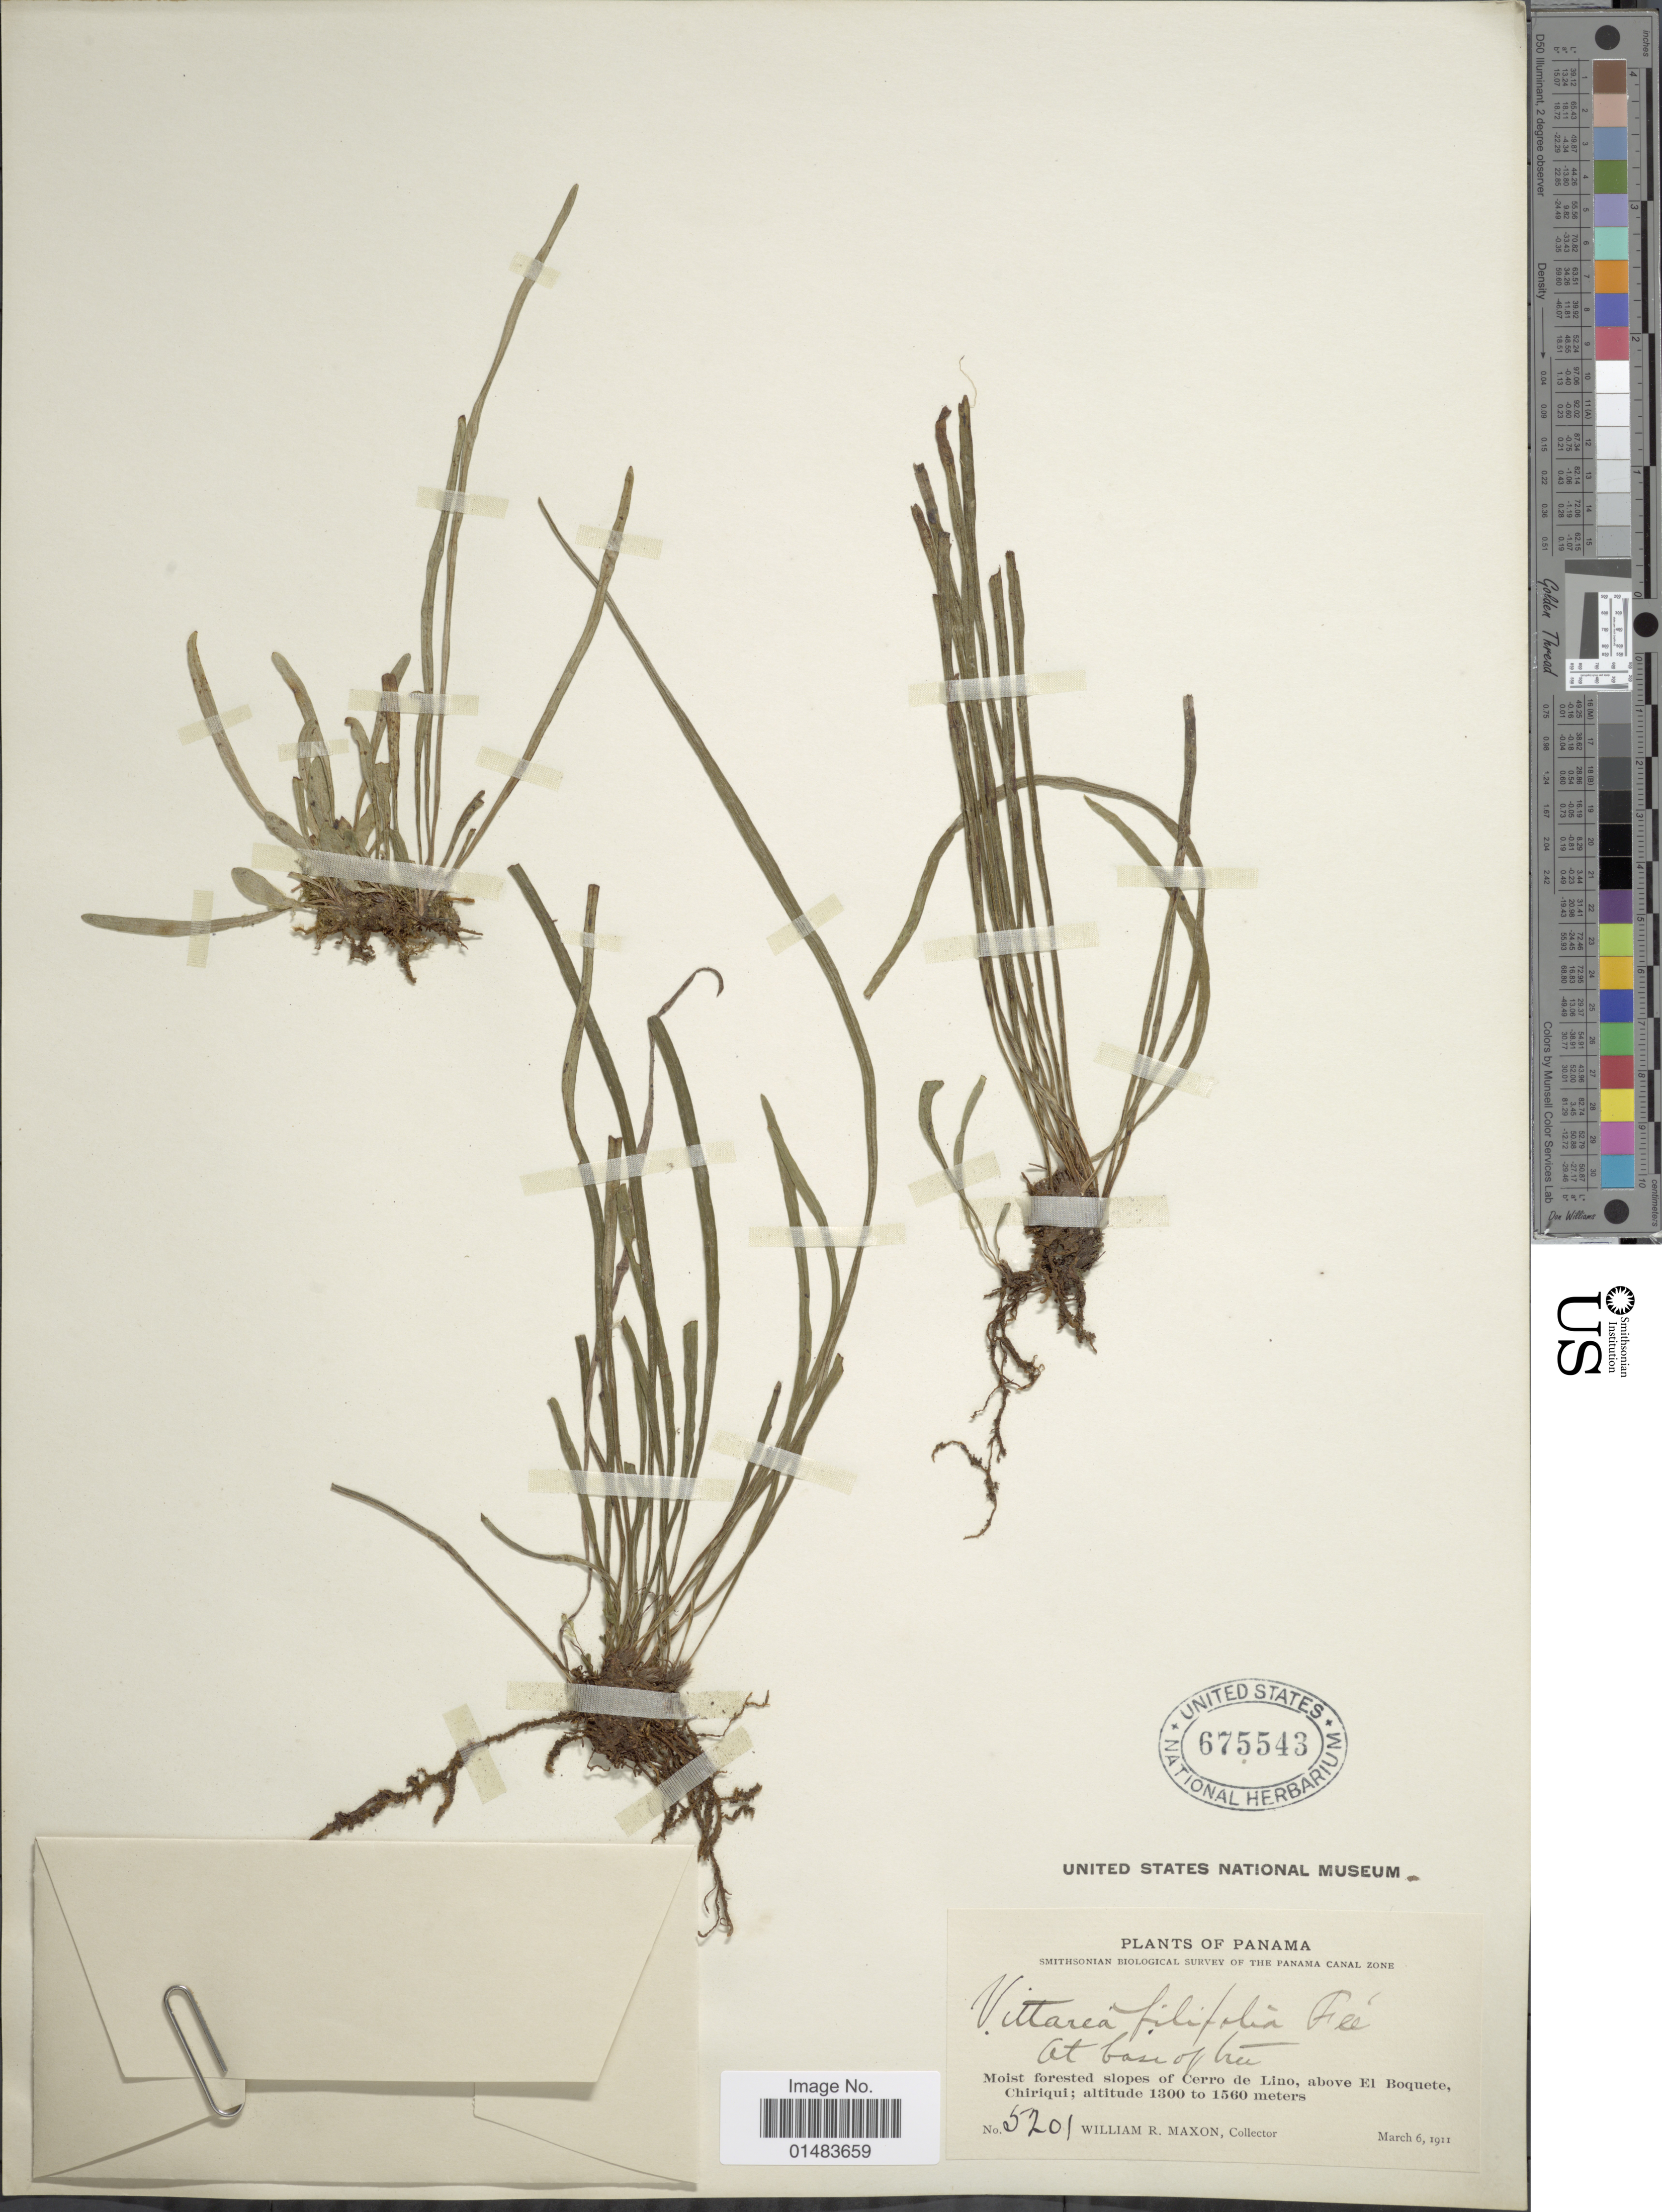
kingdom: Plantae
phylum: Tracheophyta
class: Polypodiopsida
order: Polypodiales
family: Pteridaceae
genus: Vittaria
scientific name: Vittaria graminifolia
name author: Kaulf.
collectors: W. R. Maxon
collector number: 5201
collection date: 1911-03-06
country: Panama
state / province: Chiriqui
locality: Panama, Moist forested slopes of Cerro de Lino, above El Boquete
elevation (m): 1300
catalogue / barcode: US 675543